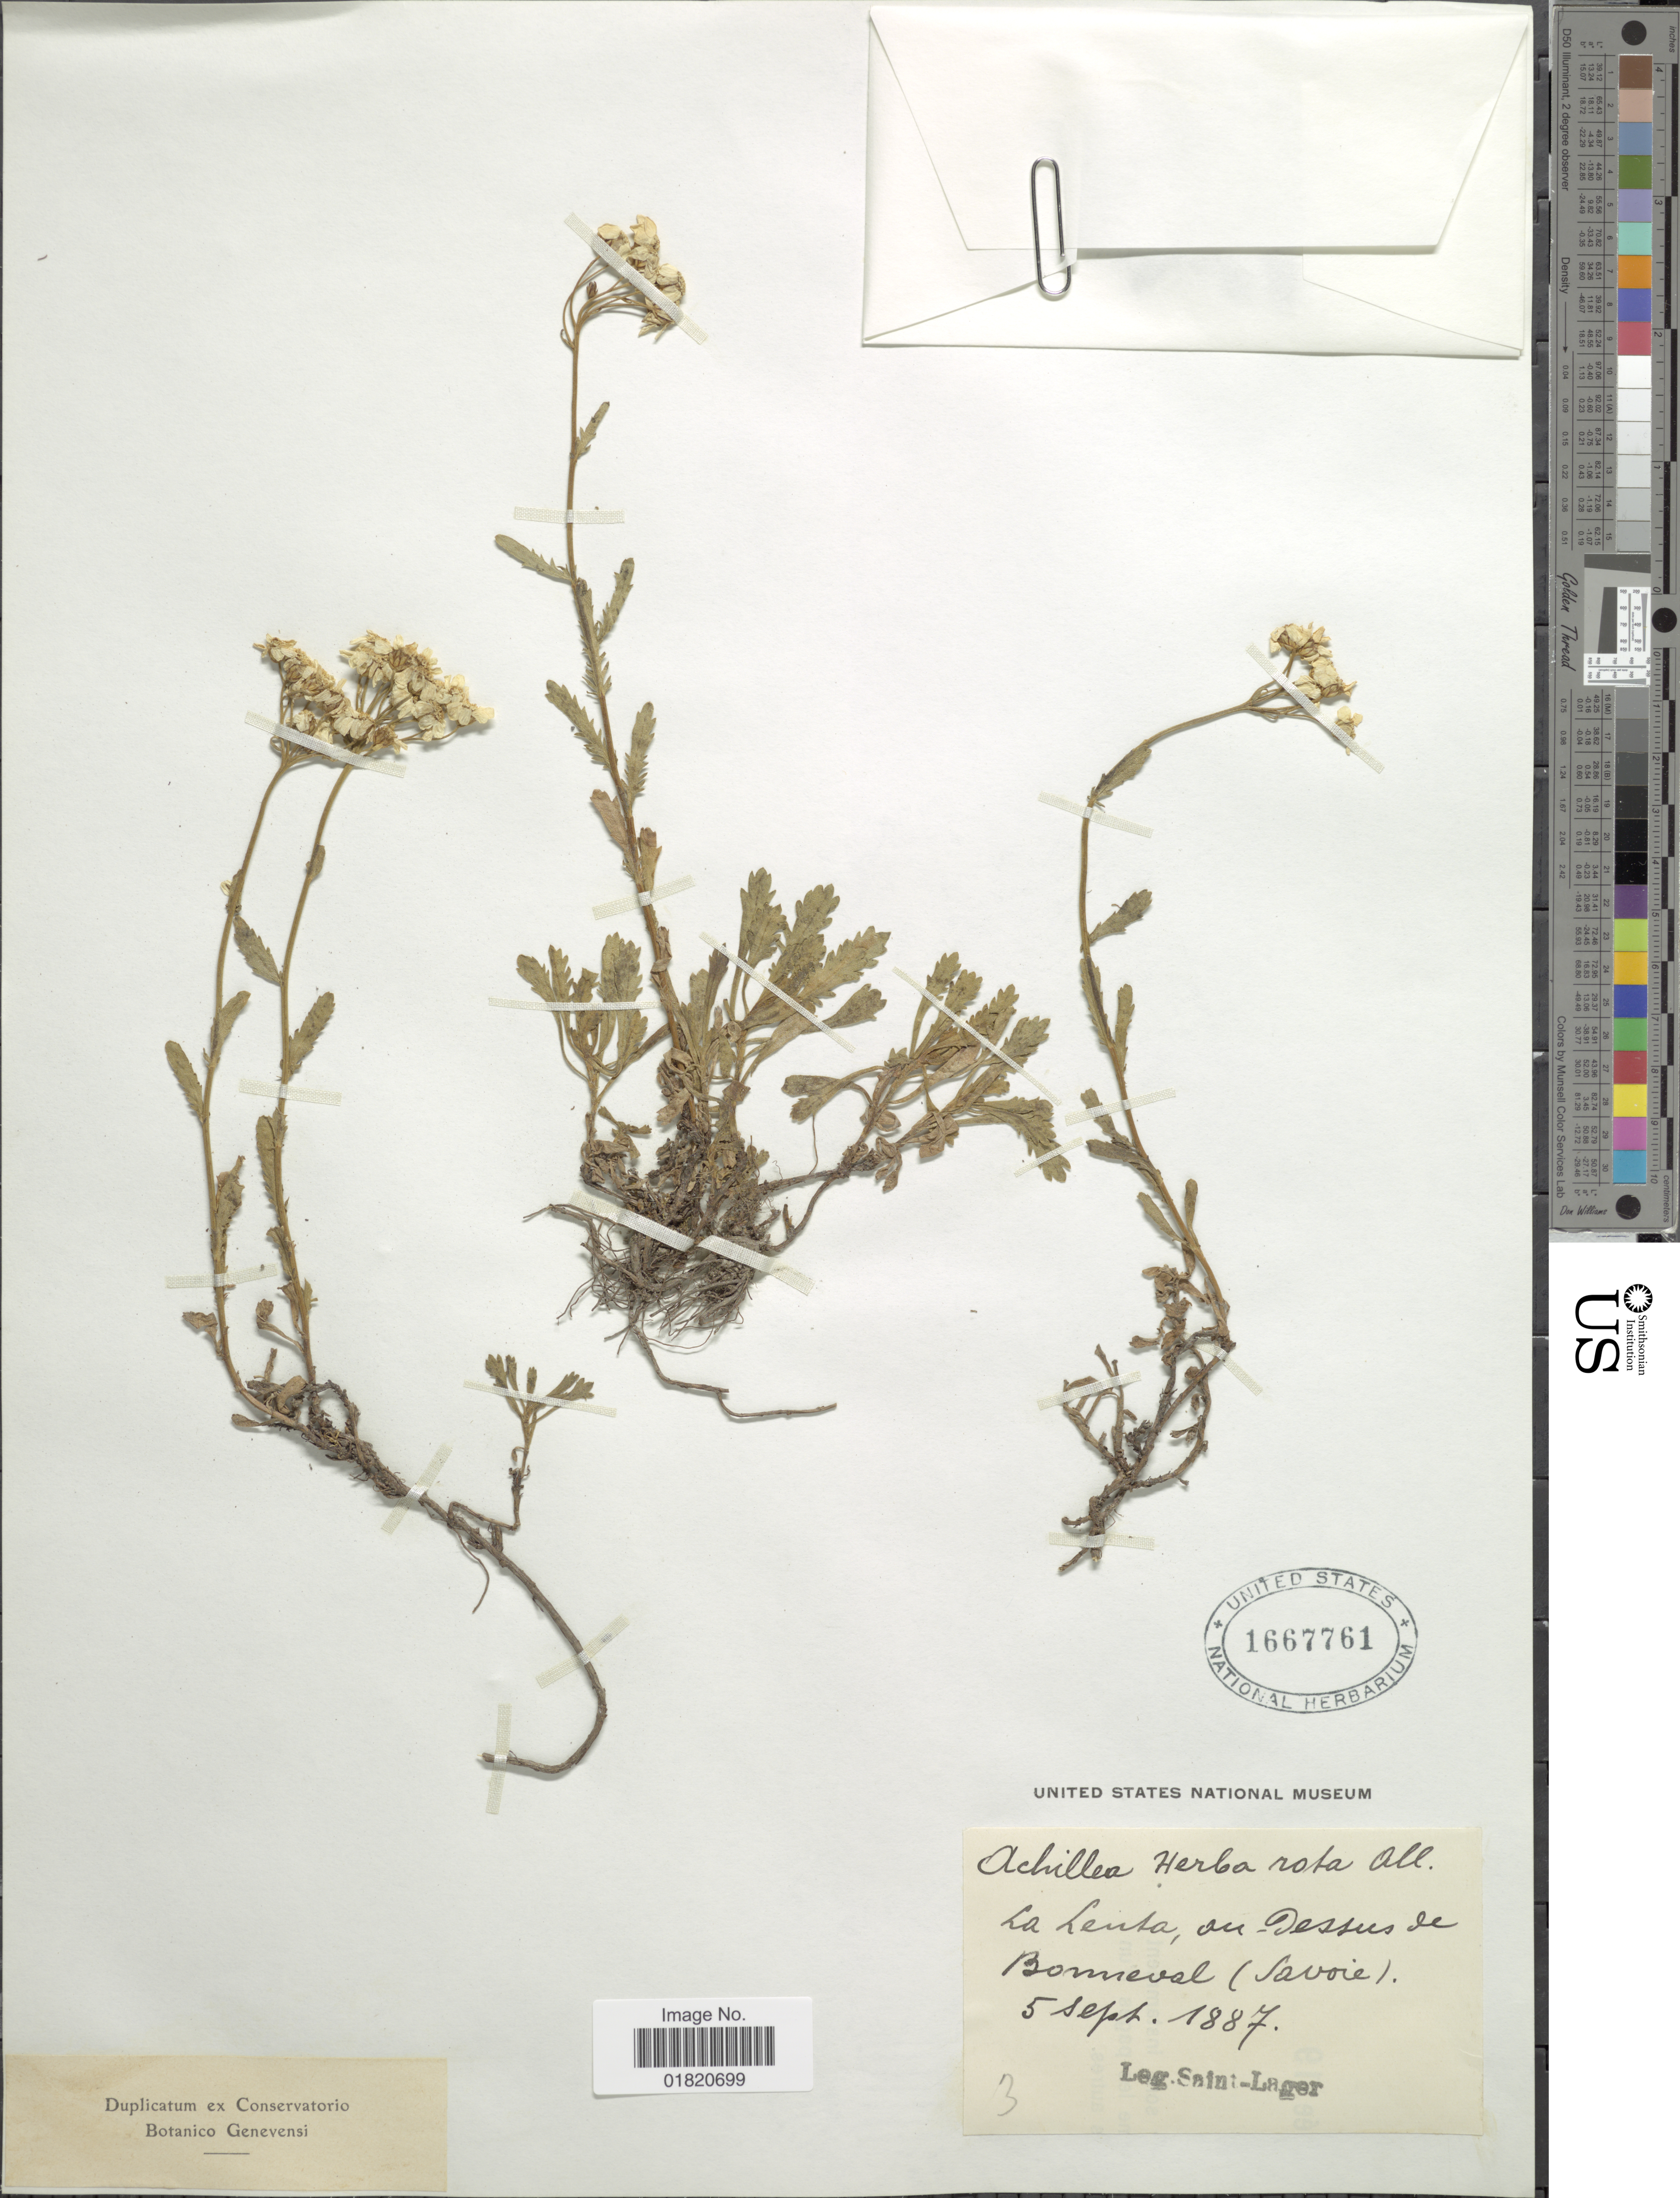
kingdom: Plantae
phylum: Tracheophyta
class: Magnoliopsida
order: Asterales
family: Asteraceae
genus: Achillea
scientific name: Achillea herbarota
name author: All.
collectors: -. St. Lager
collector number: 3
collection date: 1887-09-05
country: France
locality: La Lenta, ou Dessus de Bonneval (Savoie)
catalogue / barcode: US 1667761